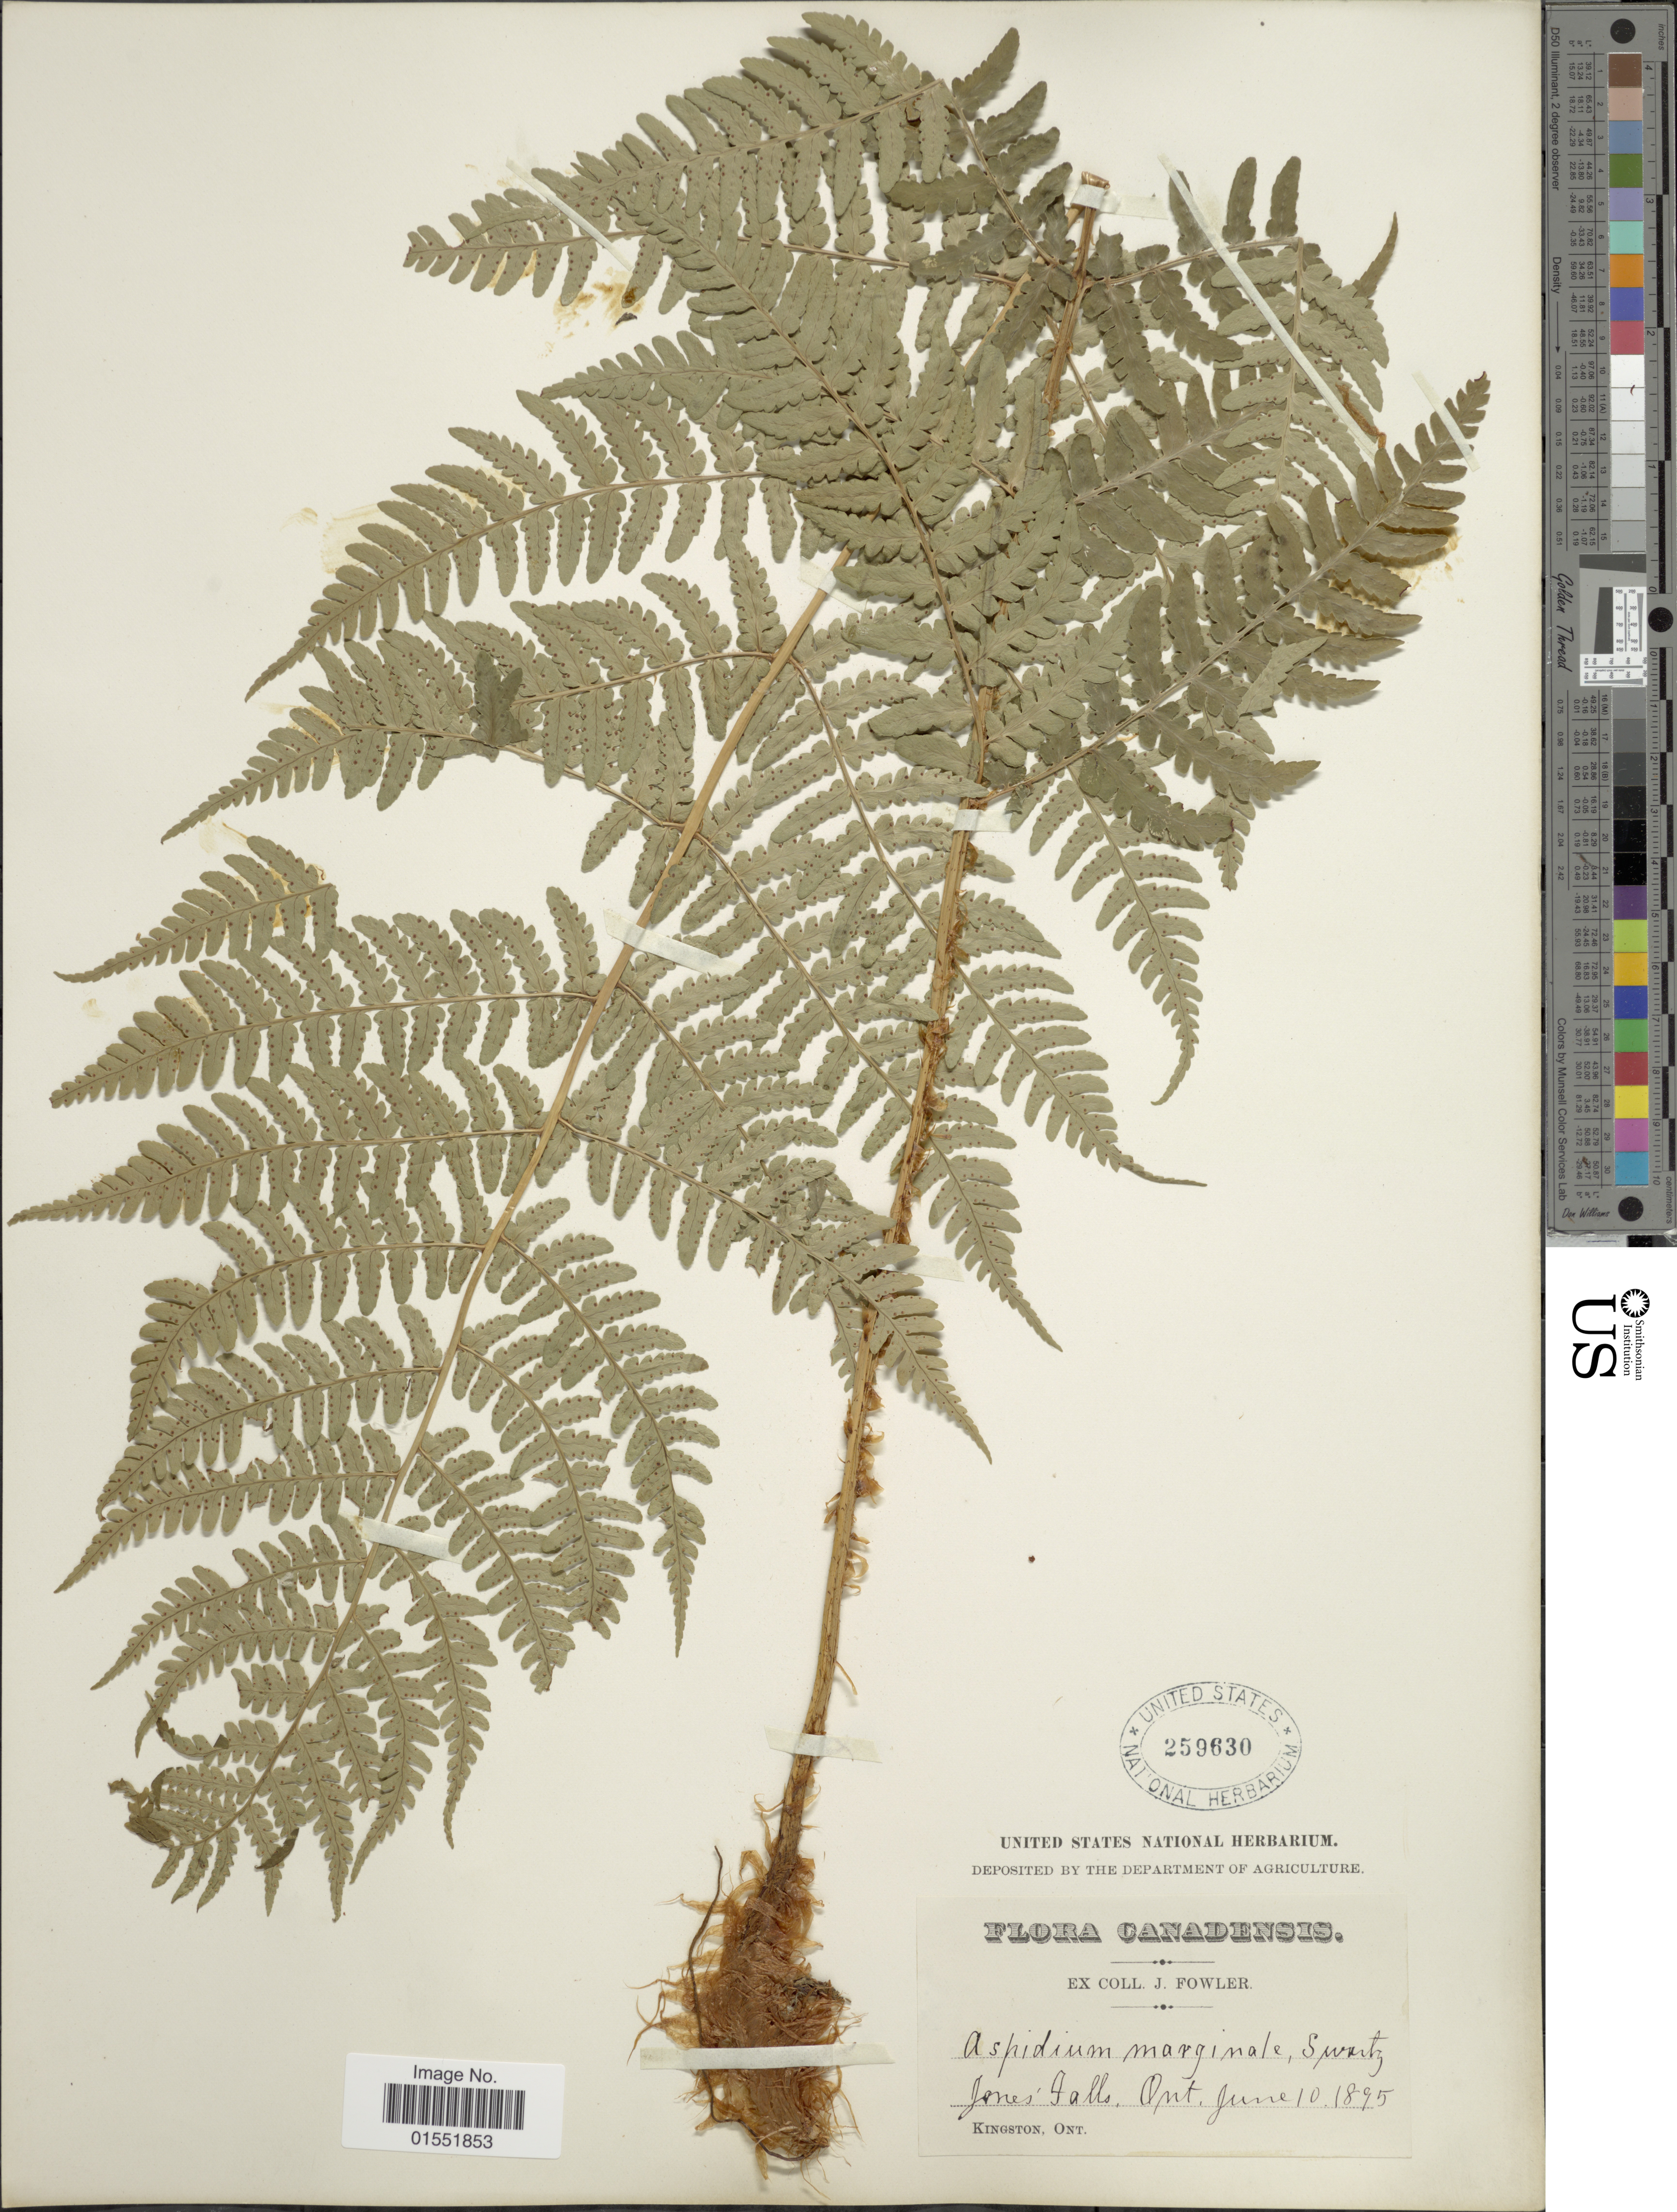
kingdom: Plantae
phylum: Tracheophyta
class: Polypodiopsida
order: Polypodiales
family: Dryopteridaceae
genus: Dryopteris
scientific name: Dryopteris marginalis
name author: (L.) A. Gray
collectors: J. P. Fowler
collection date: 1895-06-10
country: Canada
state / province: Ontario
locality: Jones' Falls, Kingston, Ont.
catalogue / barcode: US 269630